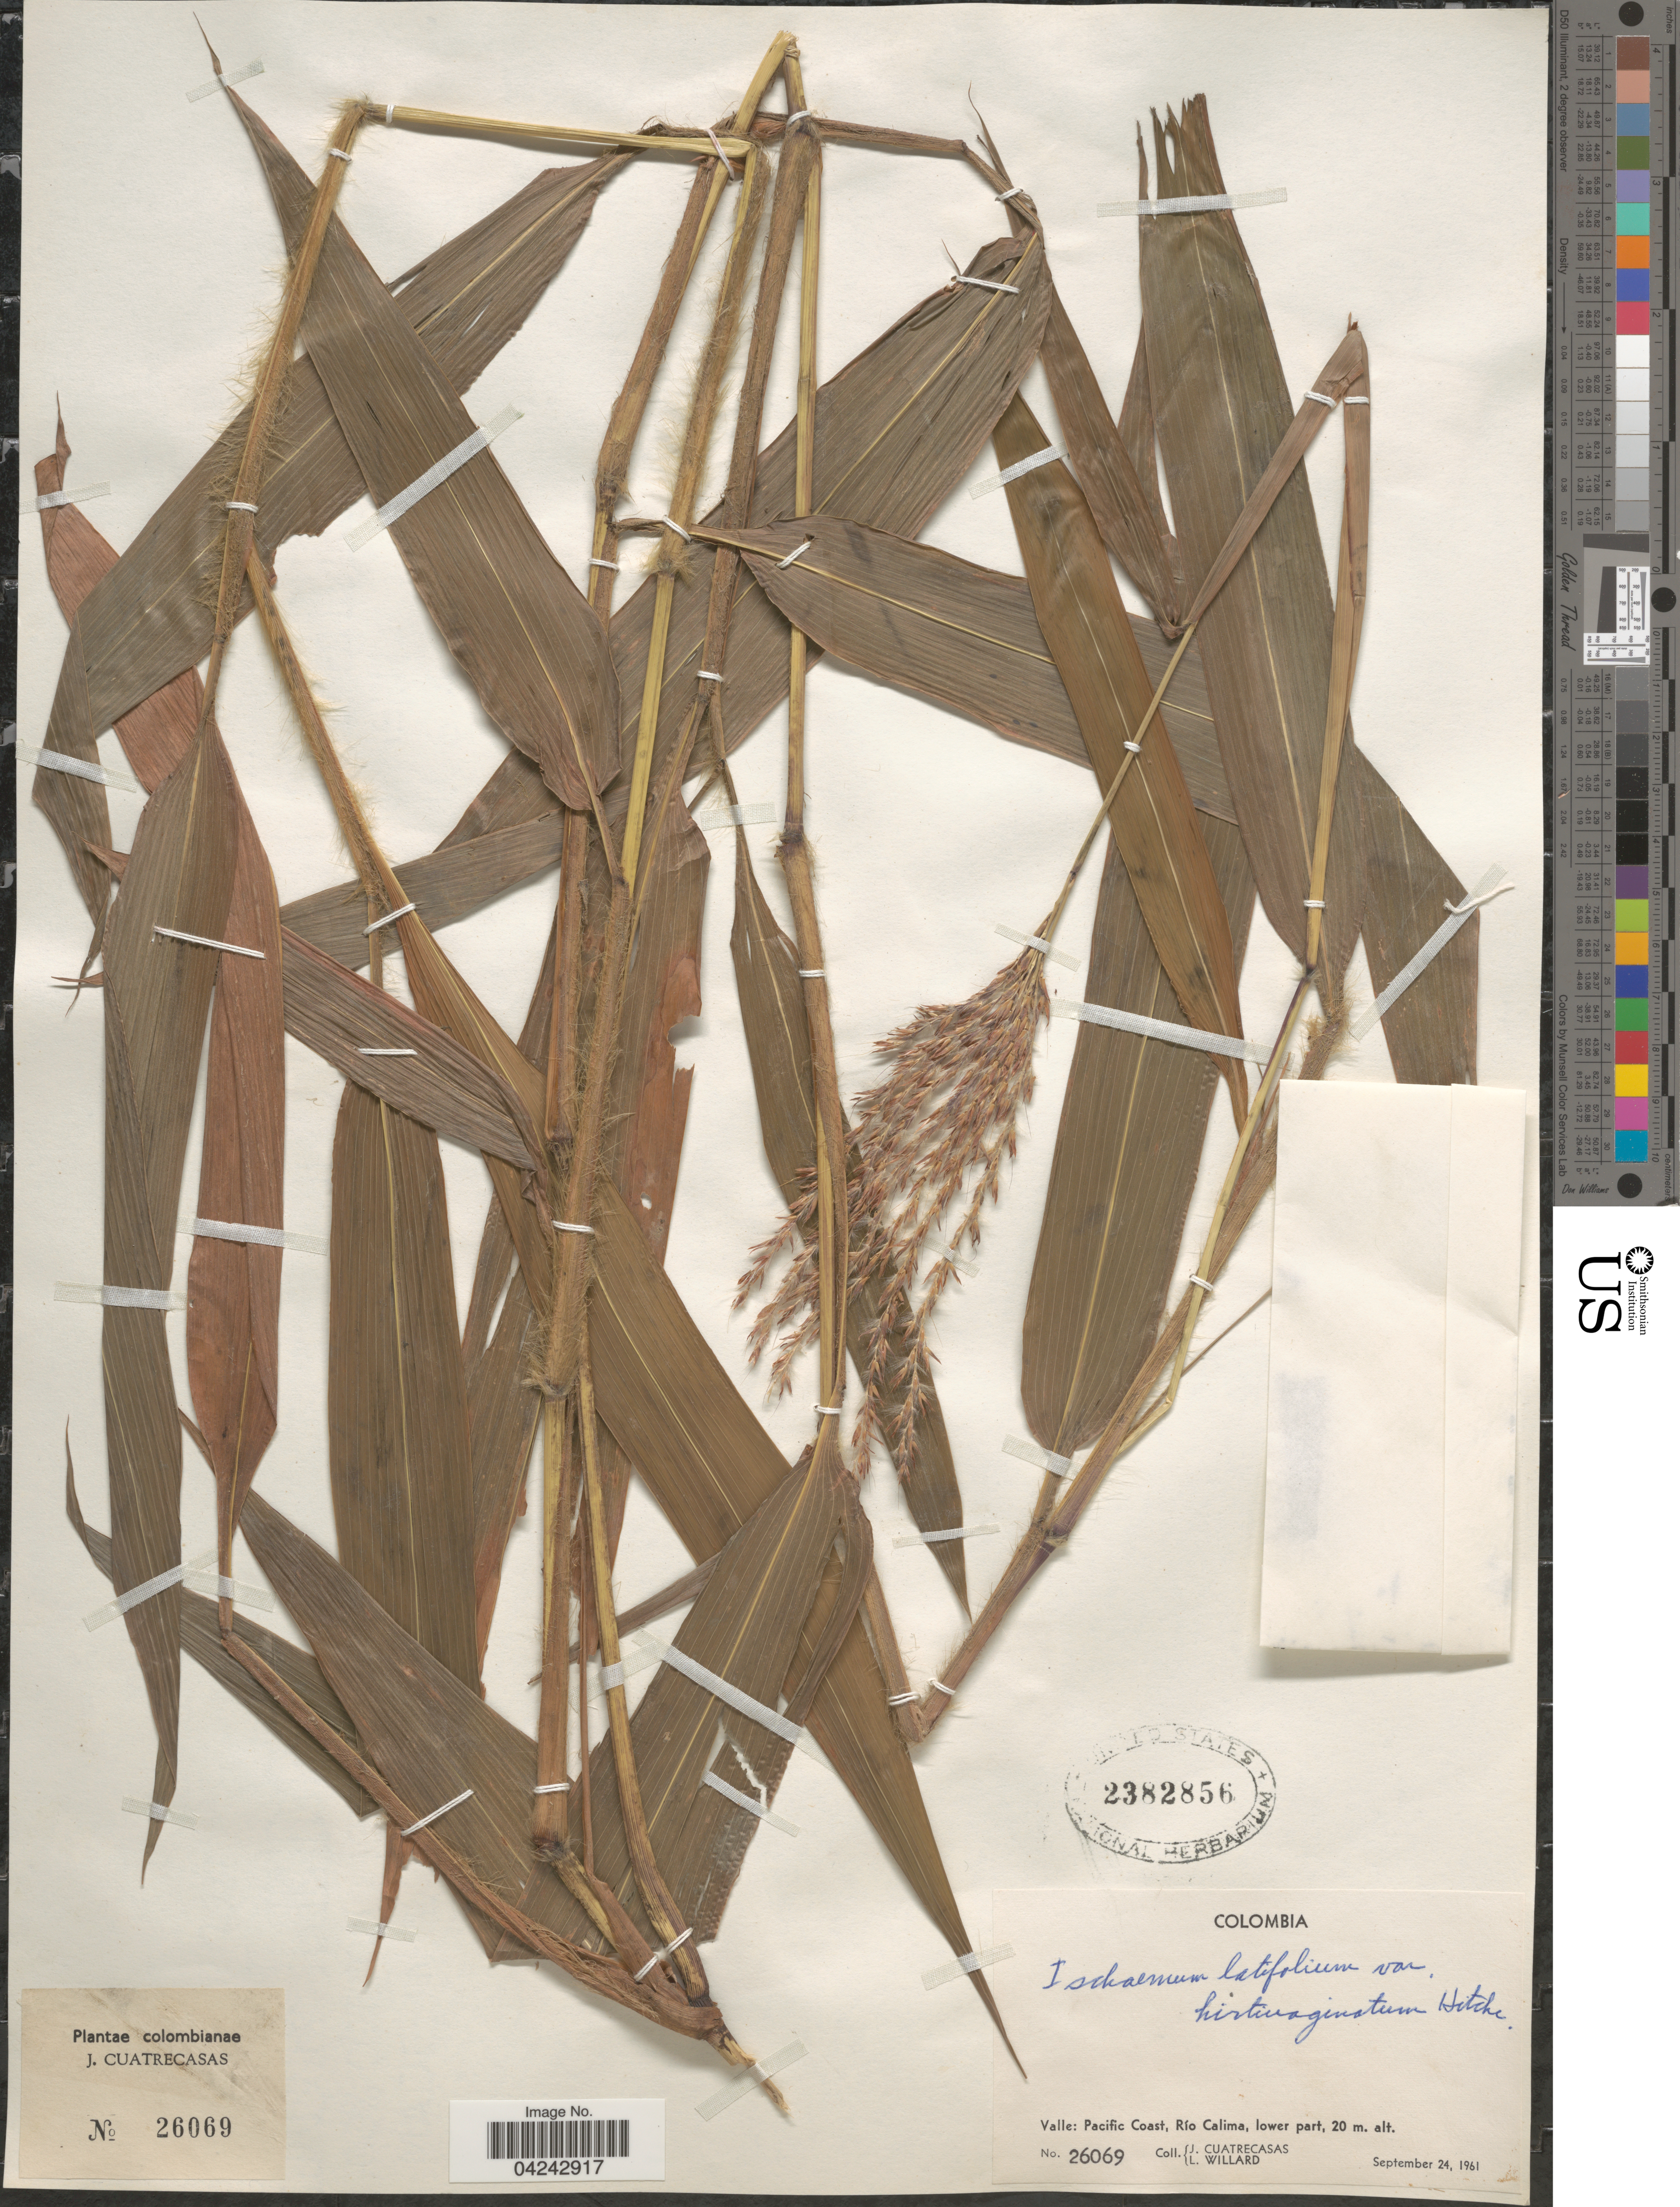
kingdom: Plantae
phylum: Tracheophyta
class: Liliopsida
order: Poales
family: Poaceae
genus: Ischaemum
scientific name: Ischaemum latifolium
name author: (Spreng.) Kunth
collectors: J. Cuatrecasas & L. Willard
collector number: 26069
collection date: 1961-09-24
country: Colombia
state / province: Valle del Cauca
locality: Valle: Pacific Coast, Río Calima, lower part.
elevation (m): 20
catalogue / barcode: US 2382856